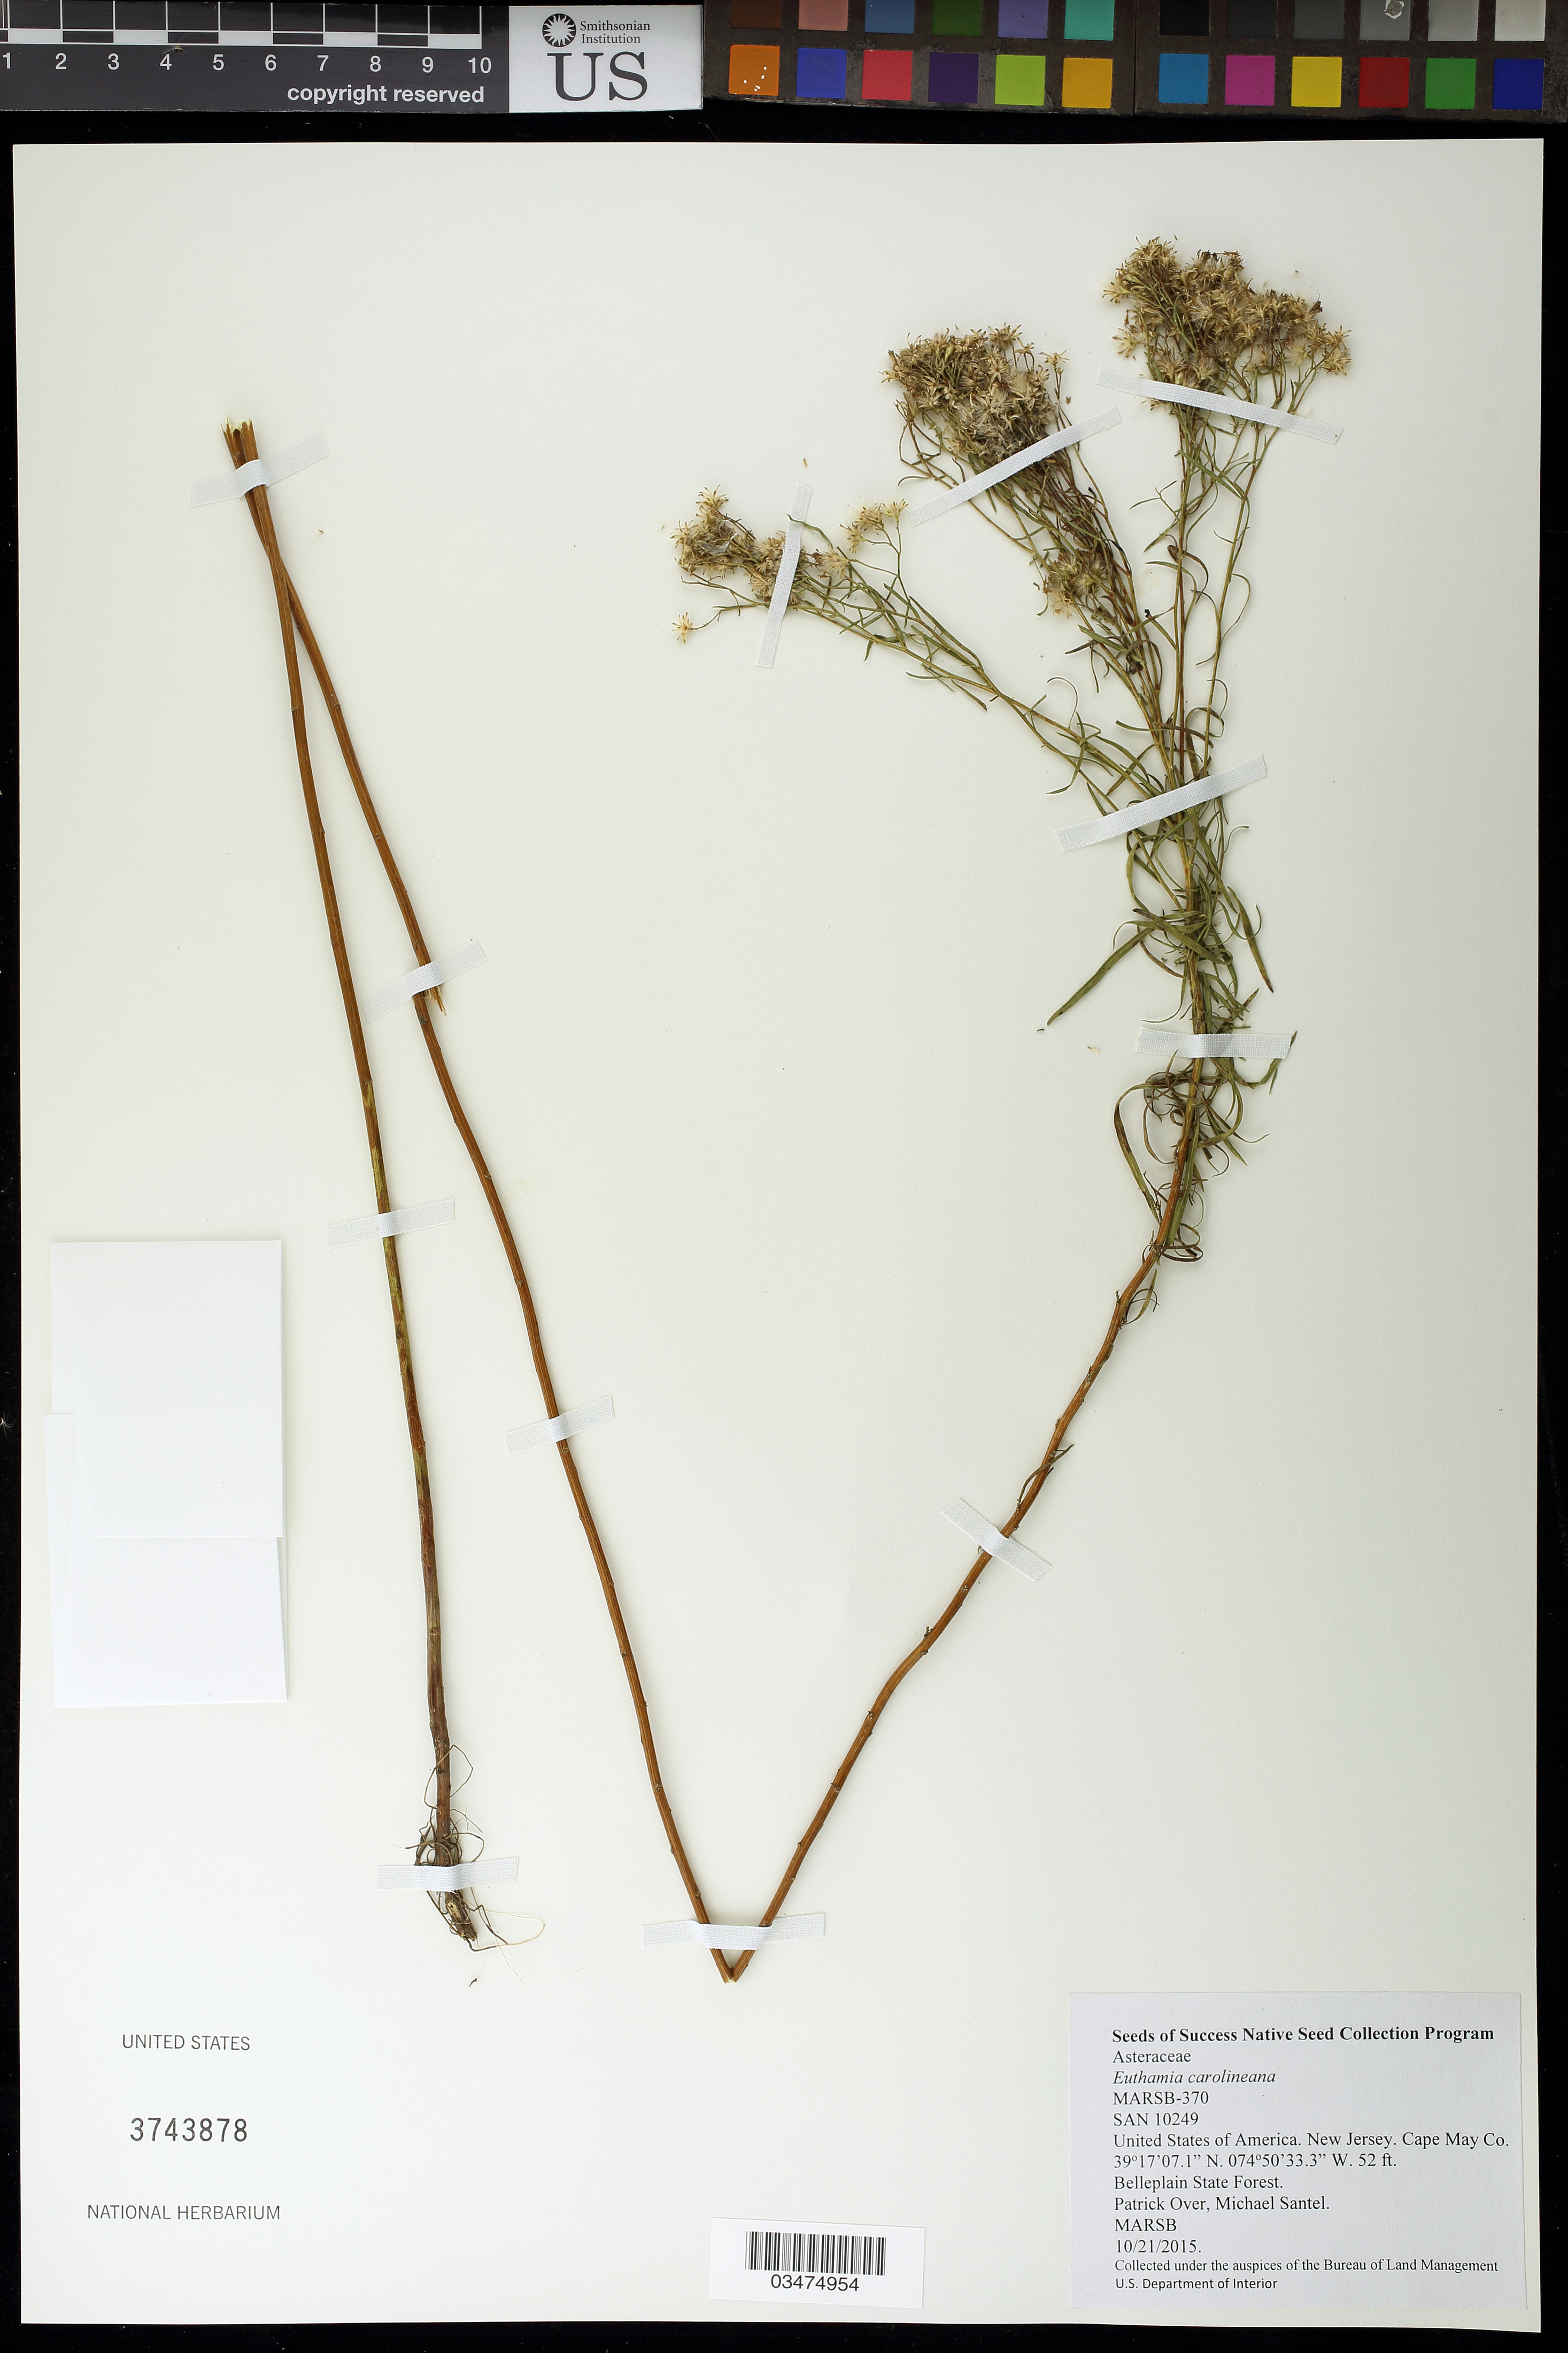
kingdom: Plantae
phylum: Tracheophyta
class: Magnoliopsida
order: Asterales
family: Asteraceae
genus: Euthamia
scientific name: Euthamia caroliniana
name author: (L.) Greene ex Porter & Britton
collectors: P. Over & M. Santel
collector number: MARSB-370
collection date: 2015-10-21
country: United States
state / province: New Jersey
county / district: Cape May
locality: Belleplain State Forest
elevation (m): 16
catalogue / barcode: US 3743878